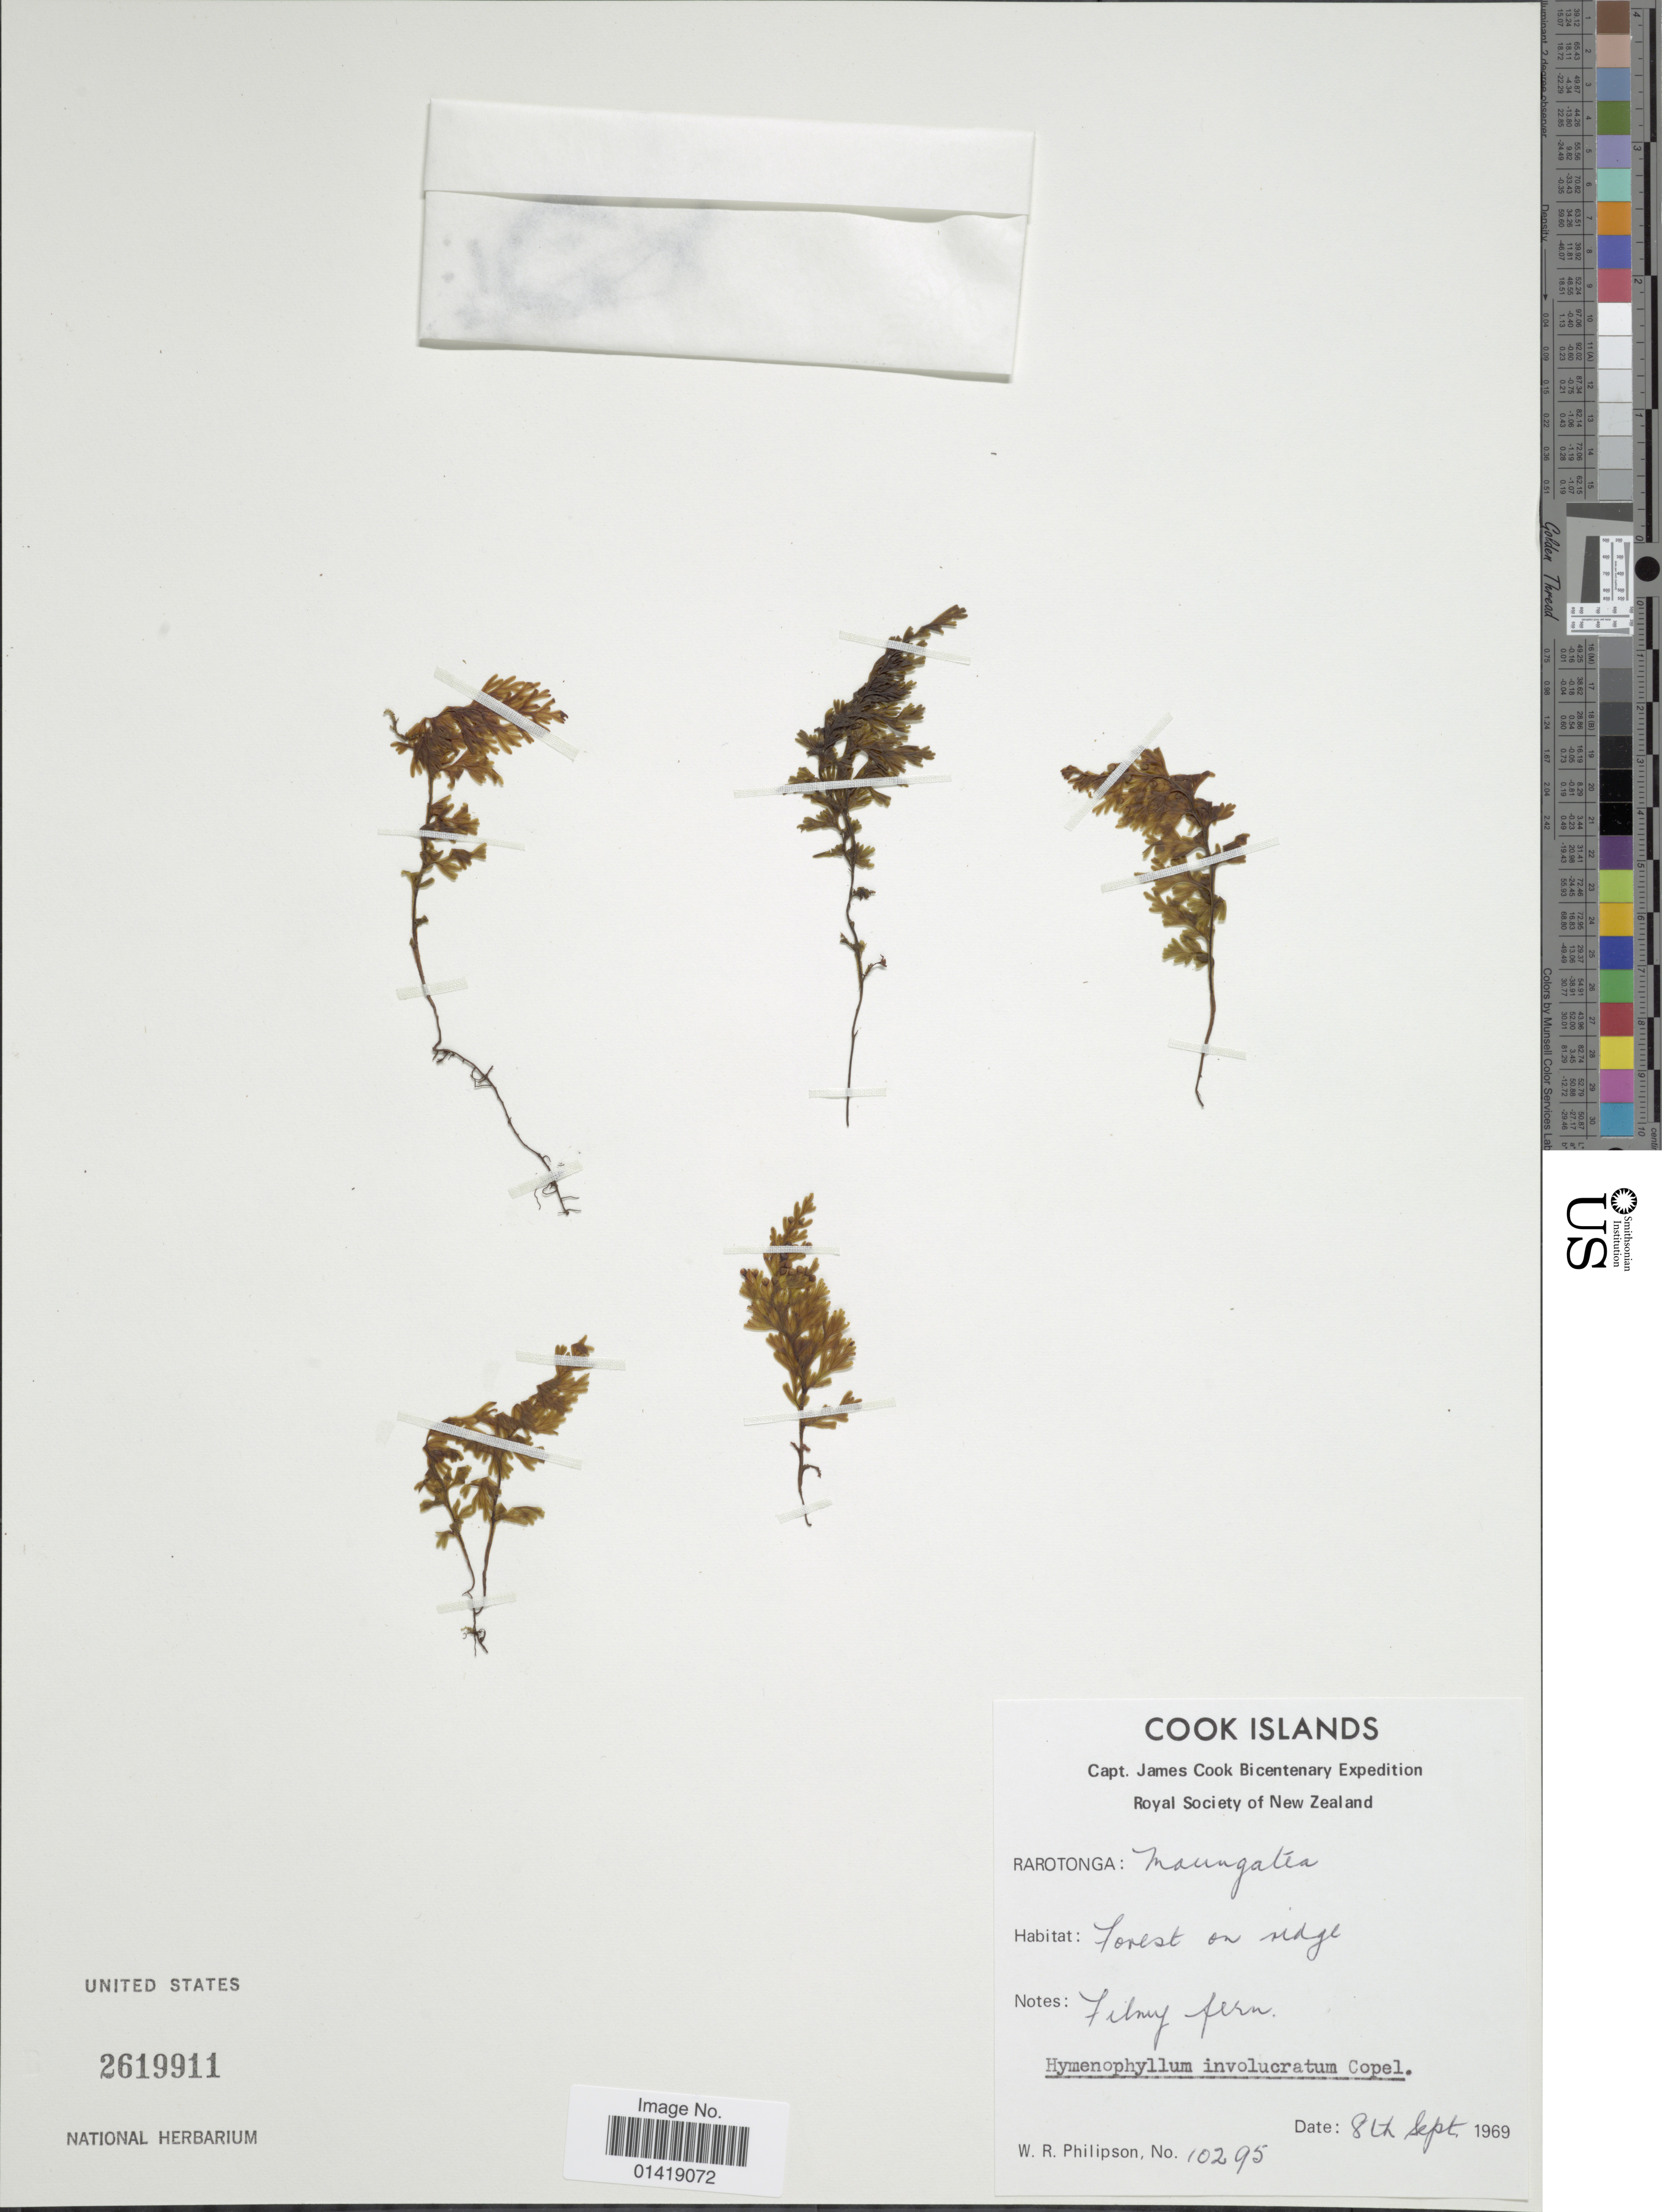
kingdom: Plantae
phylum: Tracheophyta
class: Polypodiopsida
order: Hymenophyllales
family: Hymenophyllaceae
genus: Hymenophyllum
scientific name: Hymenophyllum involucratum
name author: Copel.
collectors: W. R. Philipson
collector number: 10295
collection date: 1969-09-08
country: Cook Islands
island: Rarotonga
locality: Royal Society of New Zealand, Rarotonga Maungatea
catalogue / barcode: US 2619911